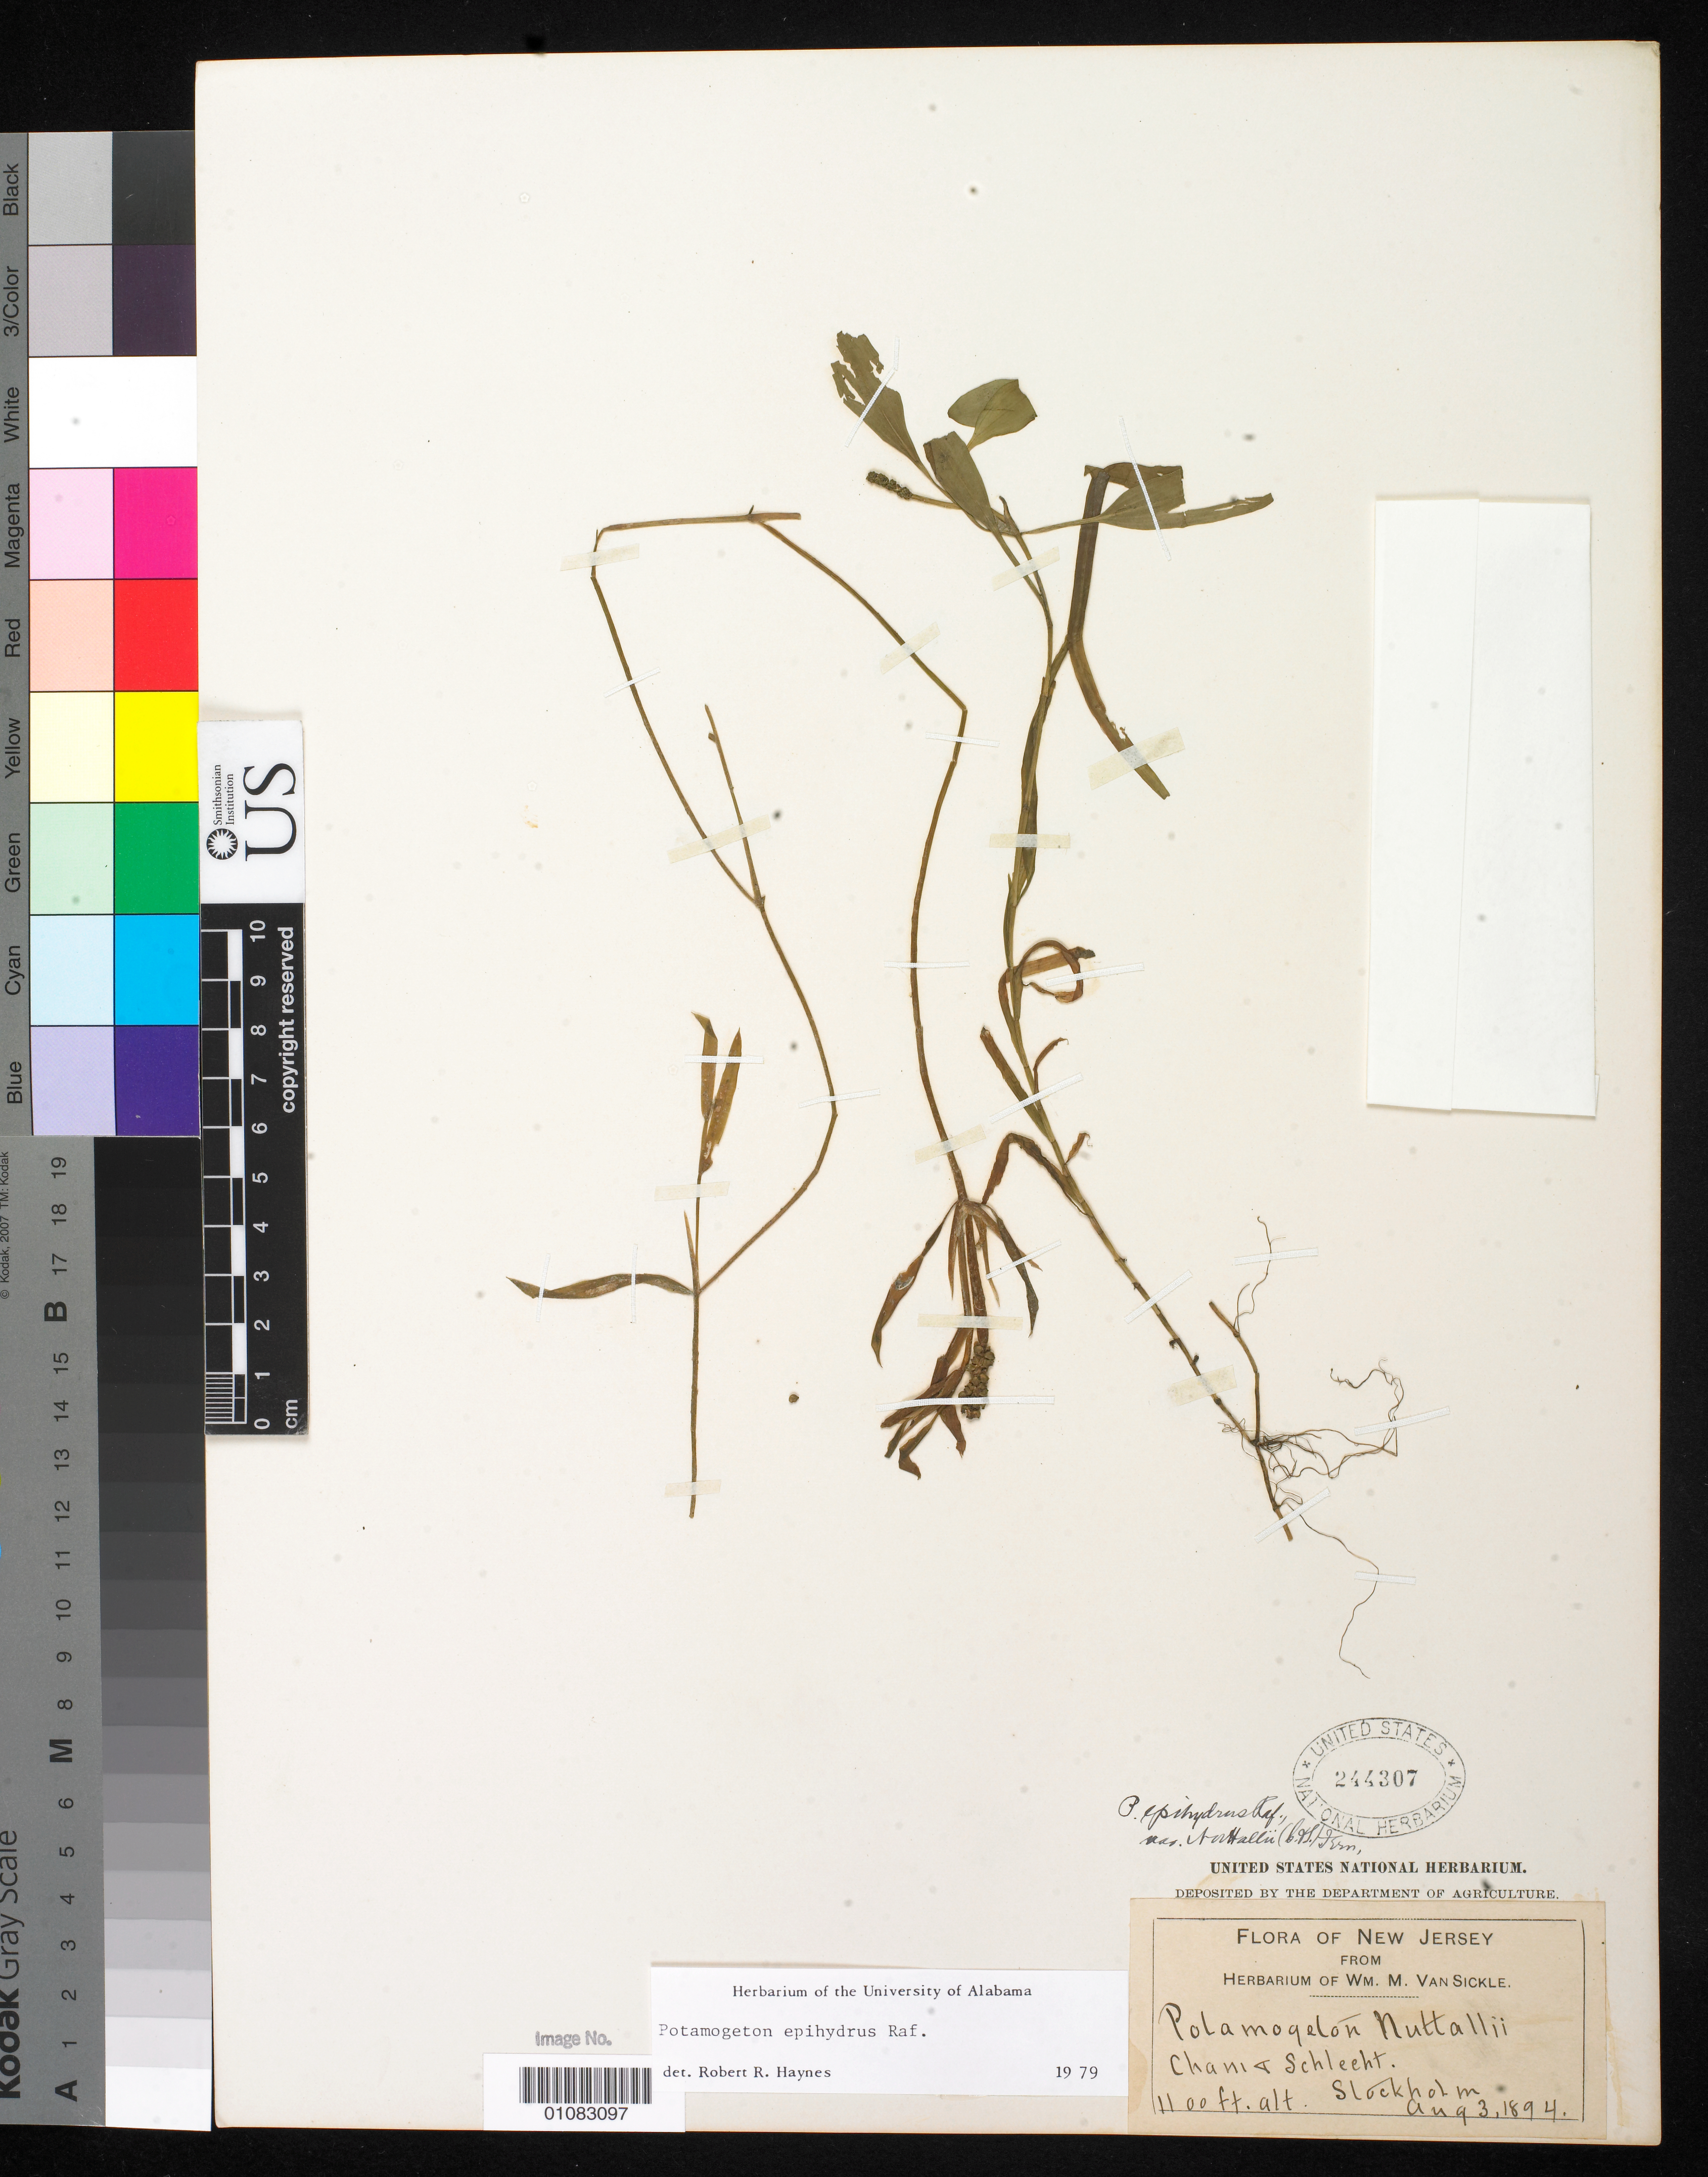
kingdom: Plantae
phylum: Tracheophyta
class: Liliopsida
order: Alismatales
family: Potamogetonaceae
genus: Potamogeton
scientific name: Potamogeton epihydrus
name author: Raf.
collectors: W. Van Sickle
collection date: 1894-08-03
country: United States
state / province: New Jersey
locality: Stockholm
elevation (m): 335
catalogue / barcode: US 244307